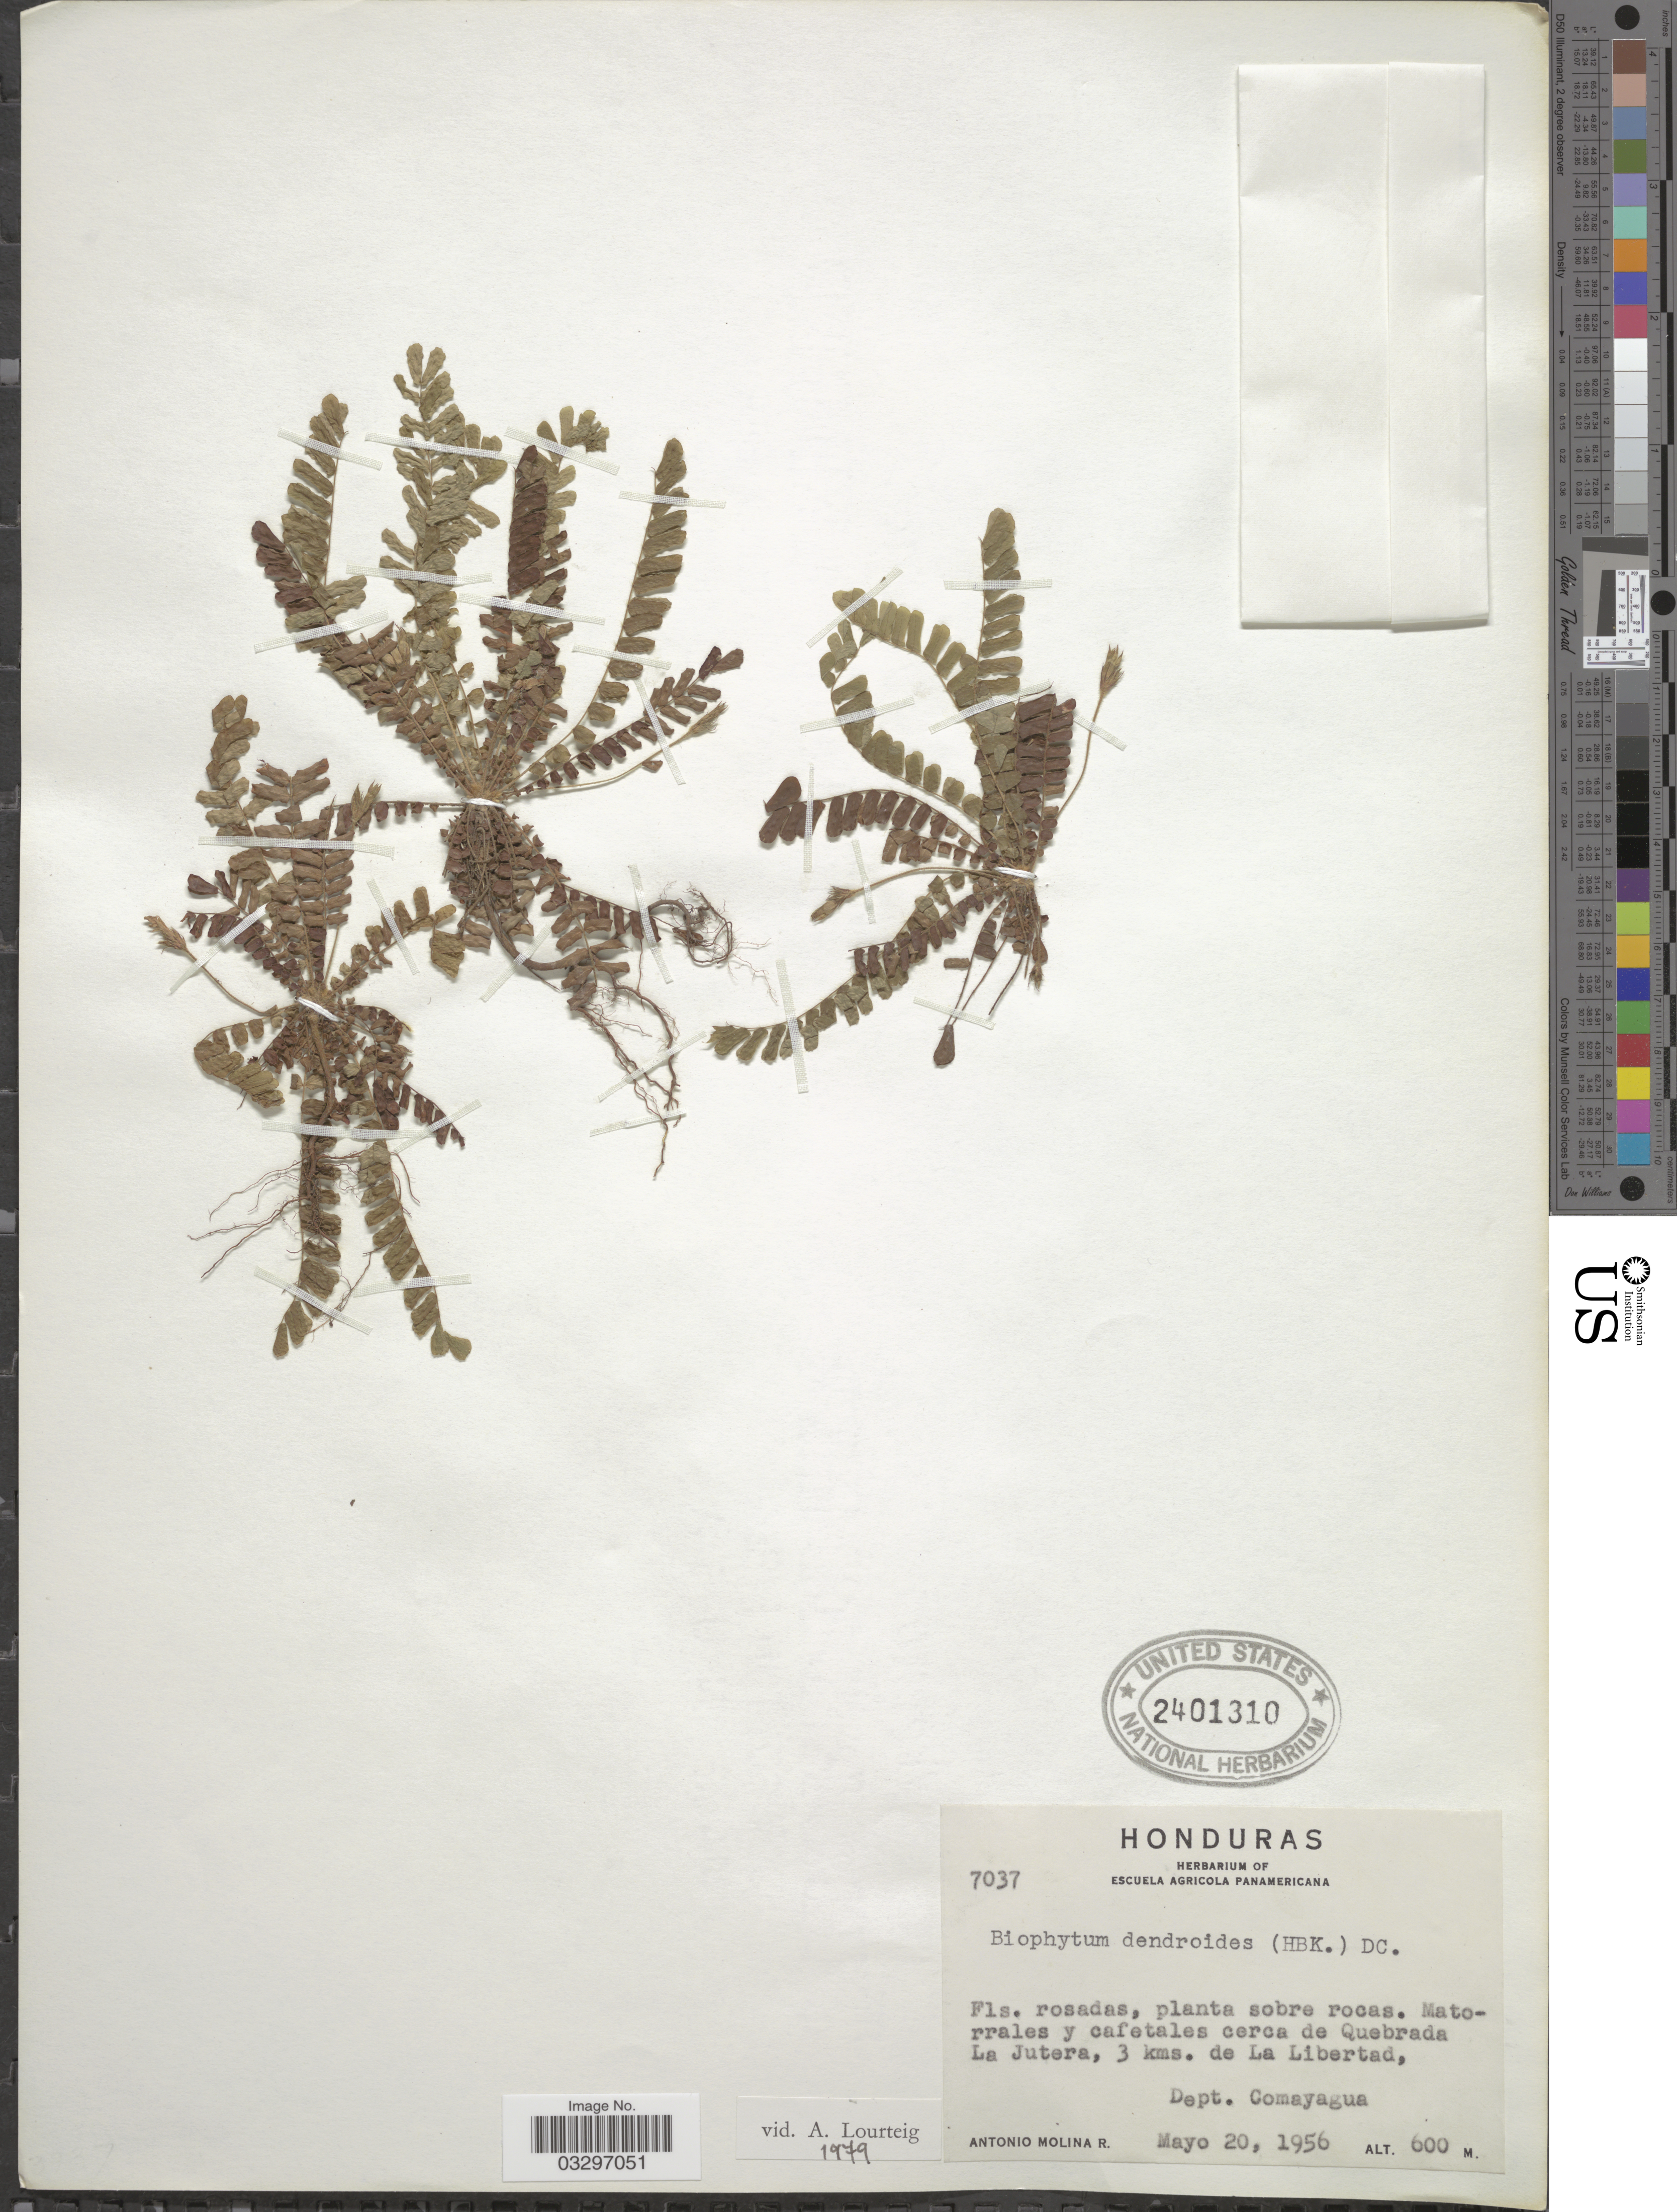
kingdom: Plantae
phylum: Tracheophyta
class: Magnoliopsida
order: Oxalidales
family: Oxalidaceae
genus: Biophytum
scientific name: Biophytum dendroides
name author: (Kunth) DC.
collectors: A. Molina R.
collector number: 7037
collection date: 1956-05-20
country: Honduras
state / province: Comayagua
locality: Matorrales y cafetales cerca de Quebrada La Jutera, 3 kms. de La Libertad, Dept. Comayagua.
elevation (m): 600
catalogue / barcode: US 2401310